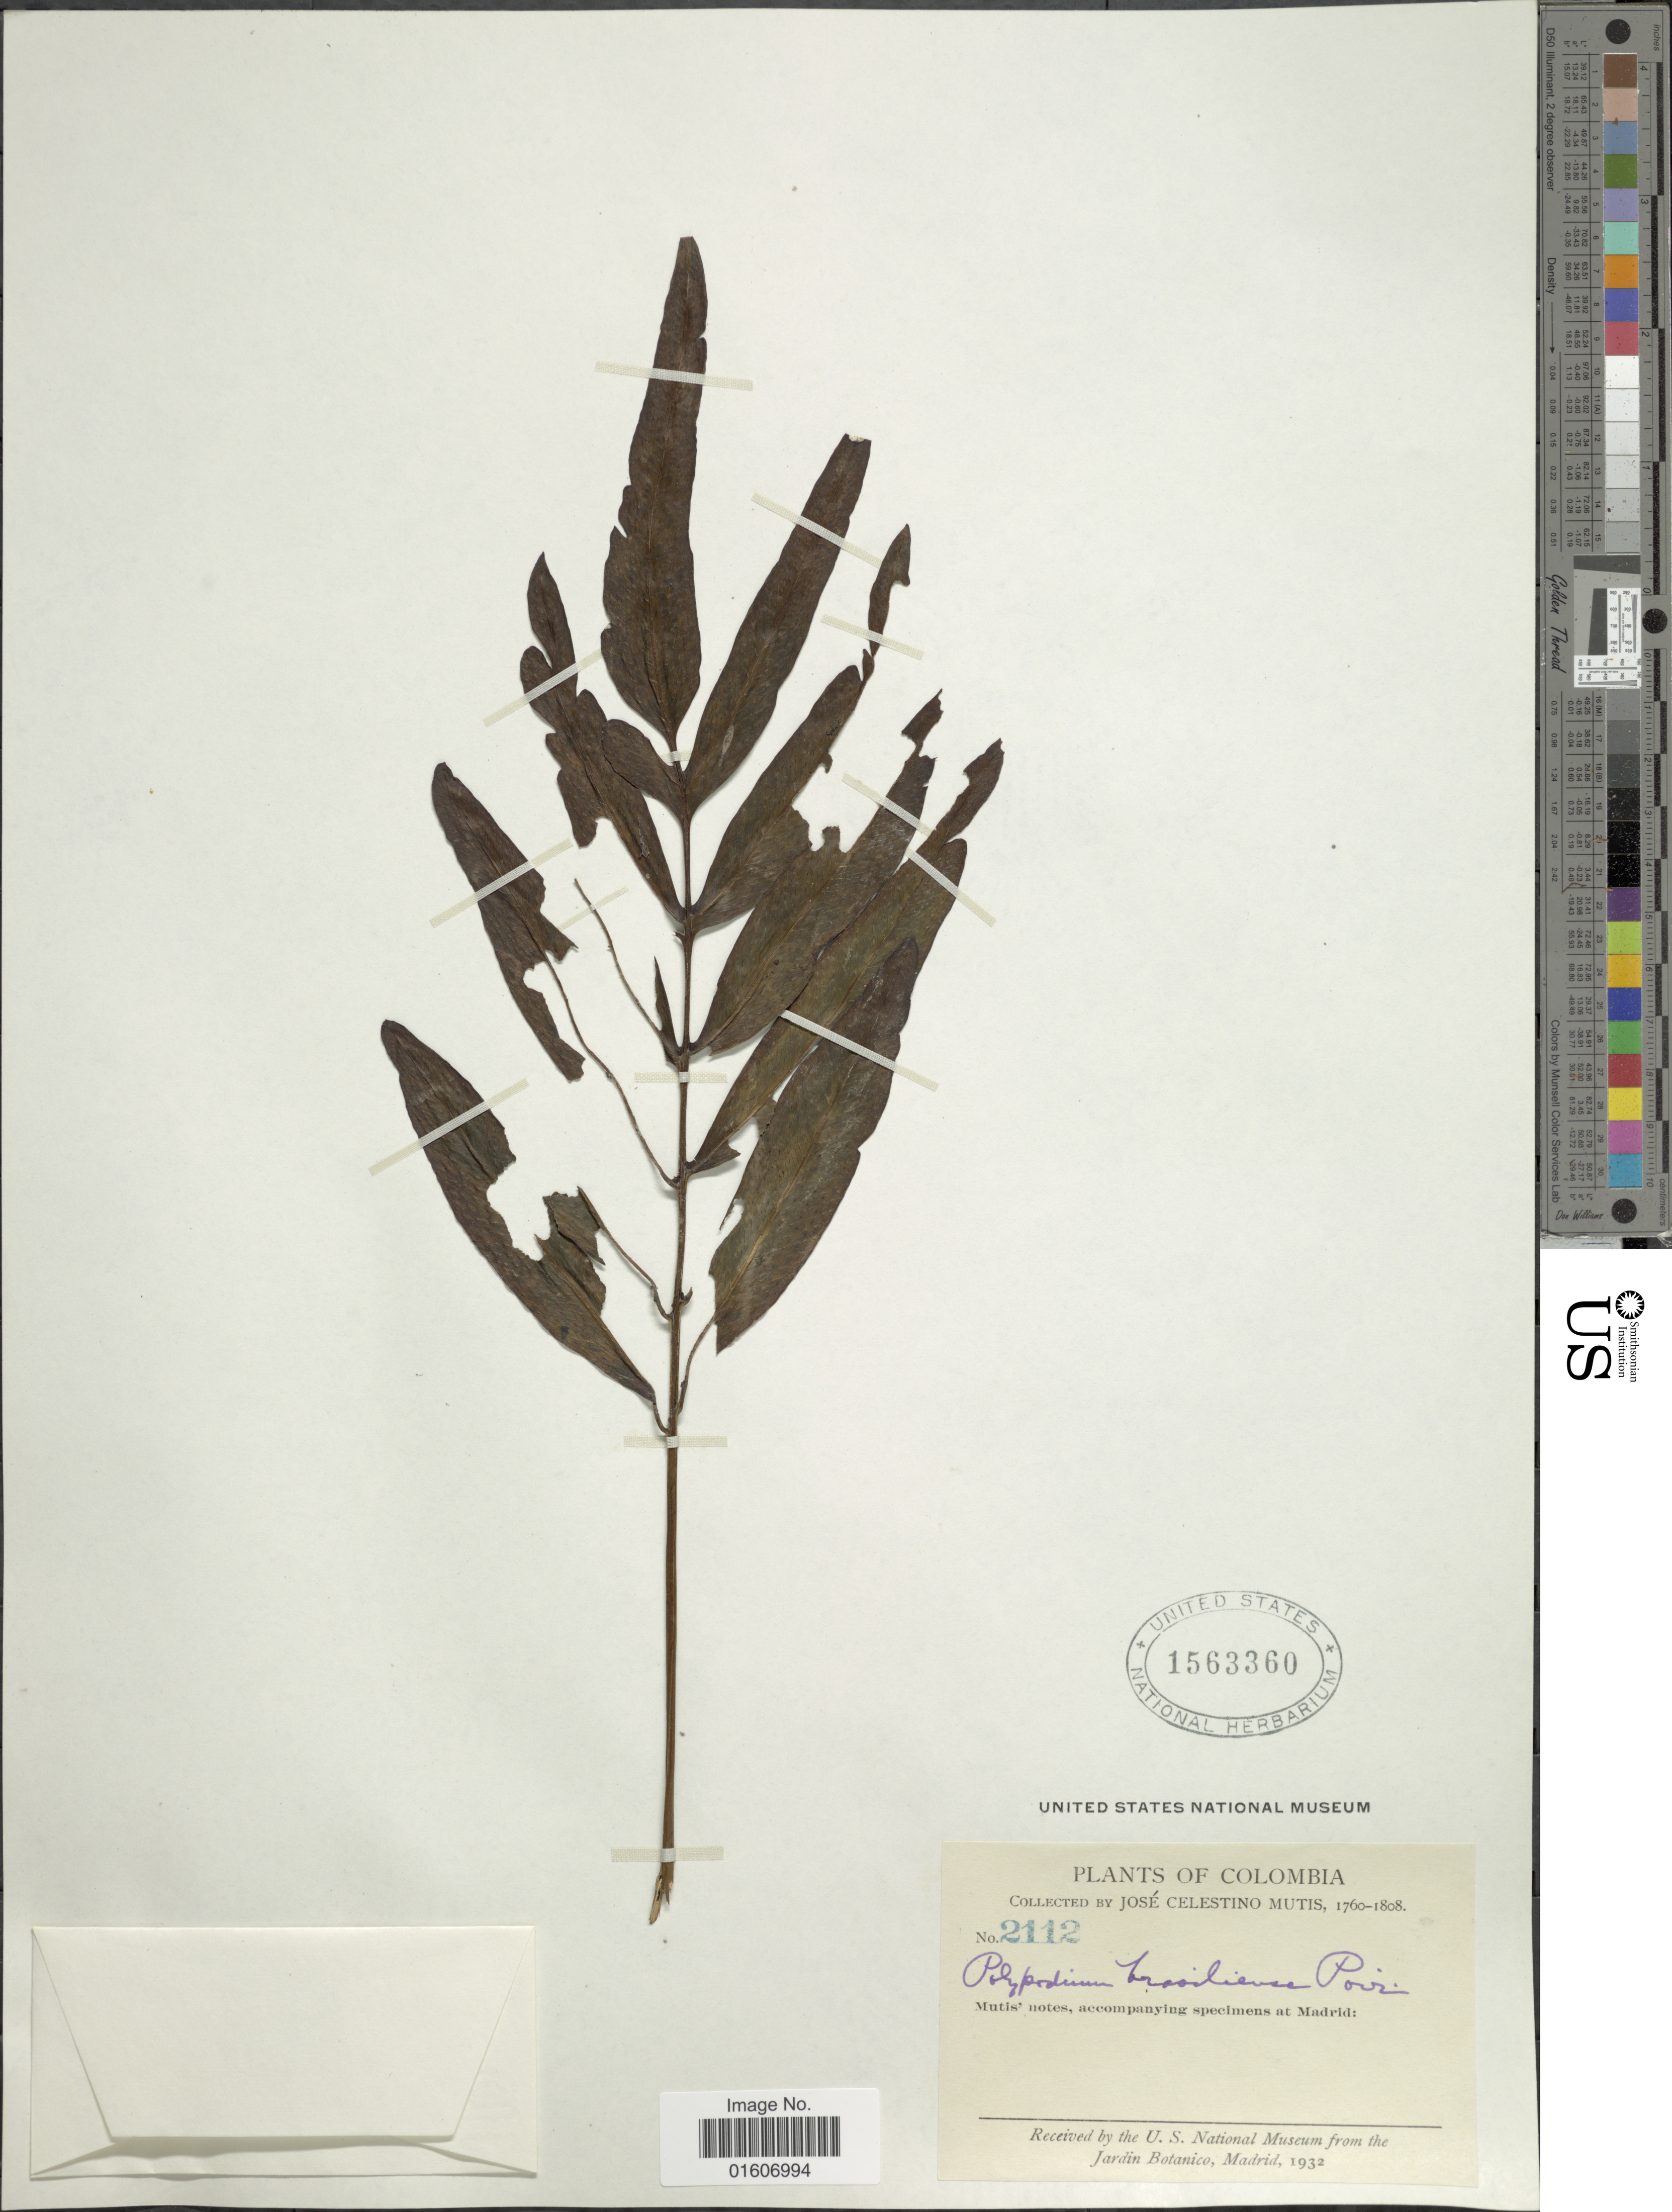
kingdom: Plantae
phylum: Tracheophyta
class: Polypodiopsida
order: Polypodiales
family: Polypodiaceae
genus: Serpocaulon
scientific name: Serpocaulon triseriale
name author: (Sw.) A.R. Sm.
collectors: J. C. B. Mutis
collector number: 2112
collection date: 1760/1808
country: Colombia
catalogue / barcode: US 1563360